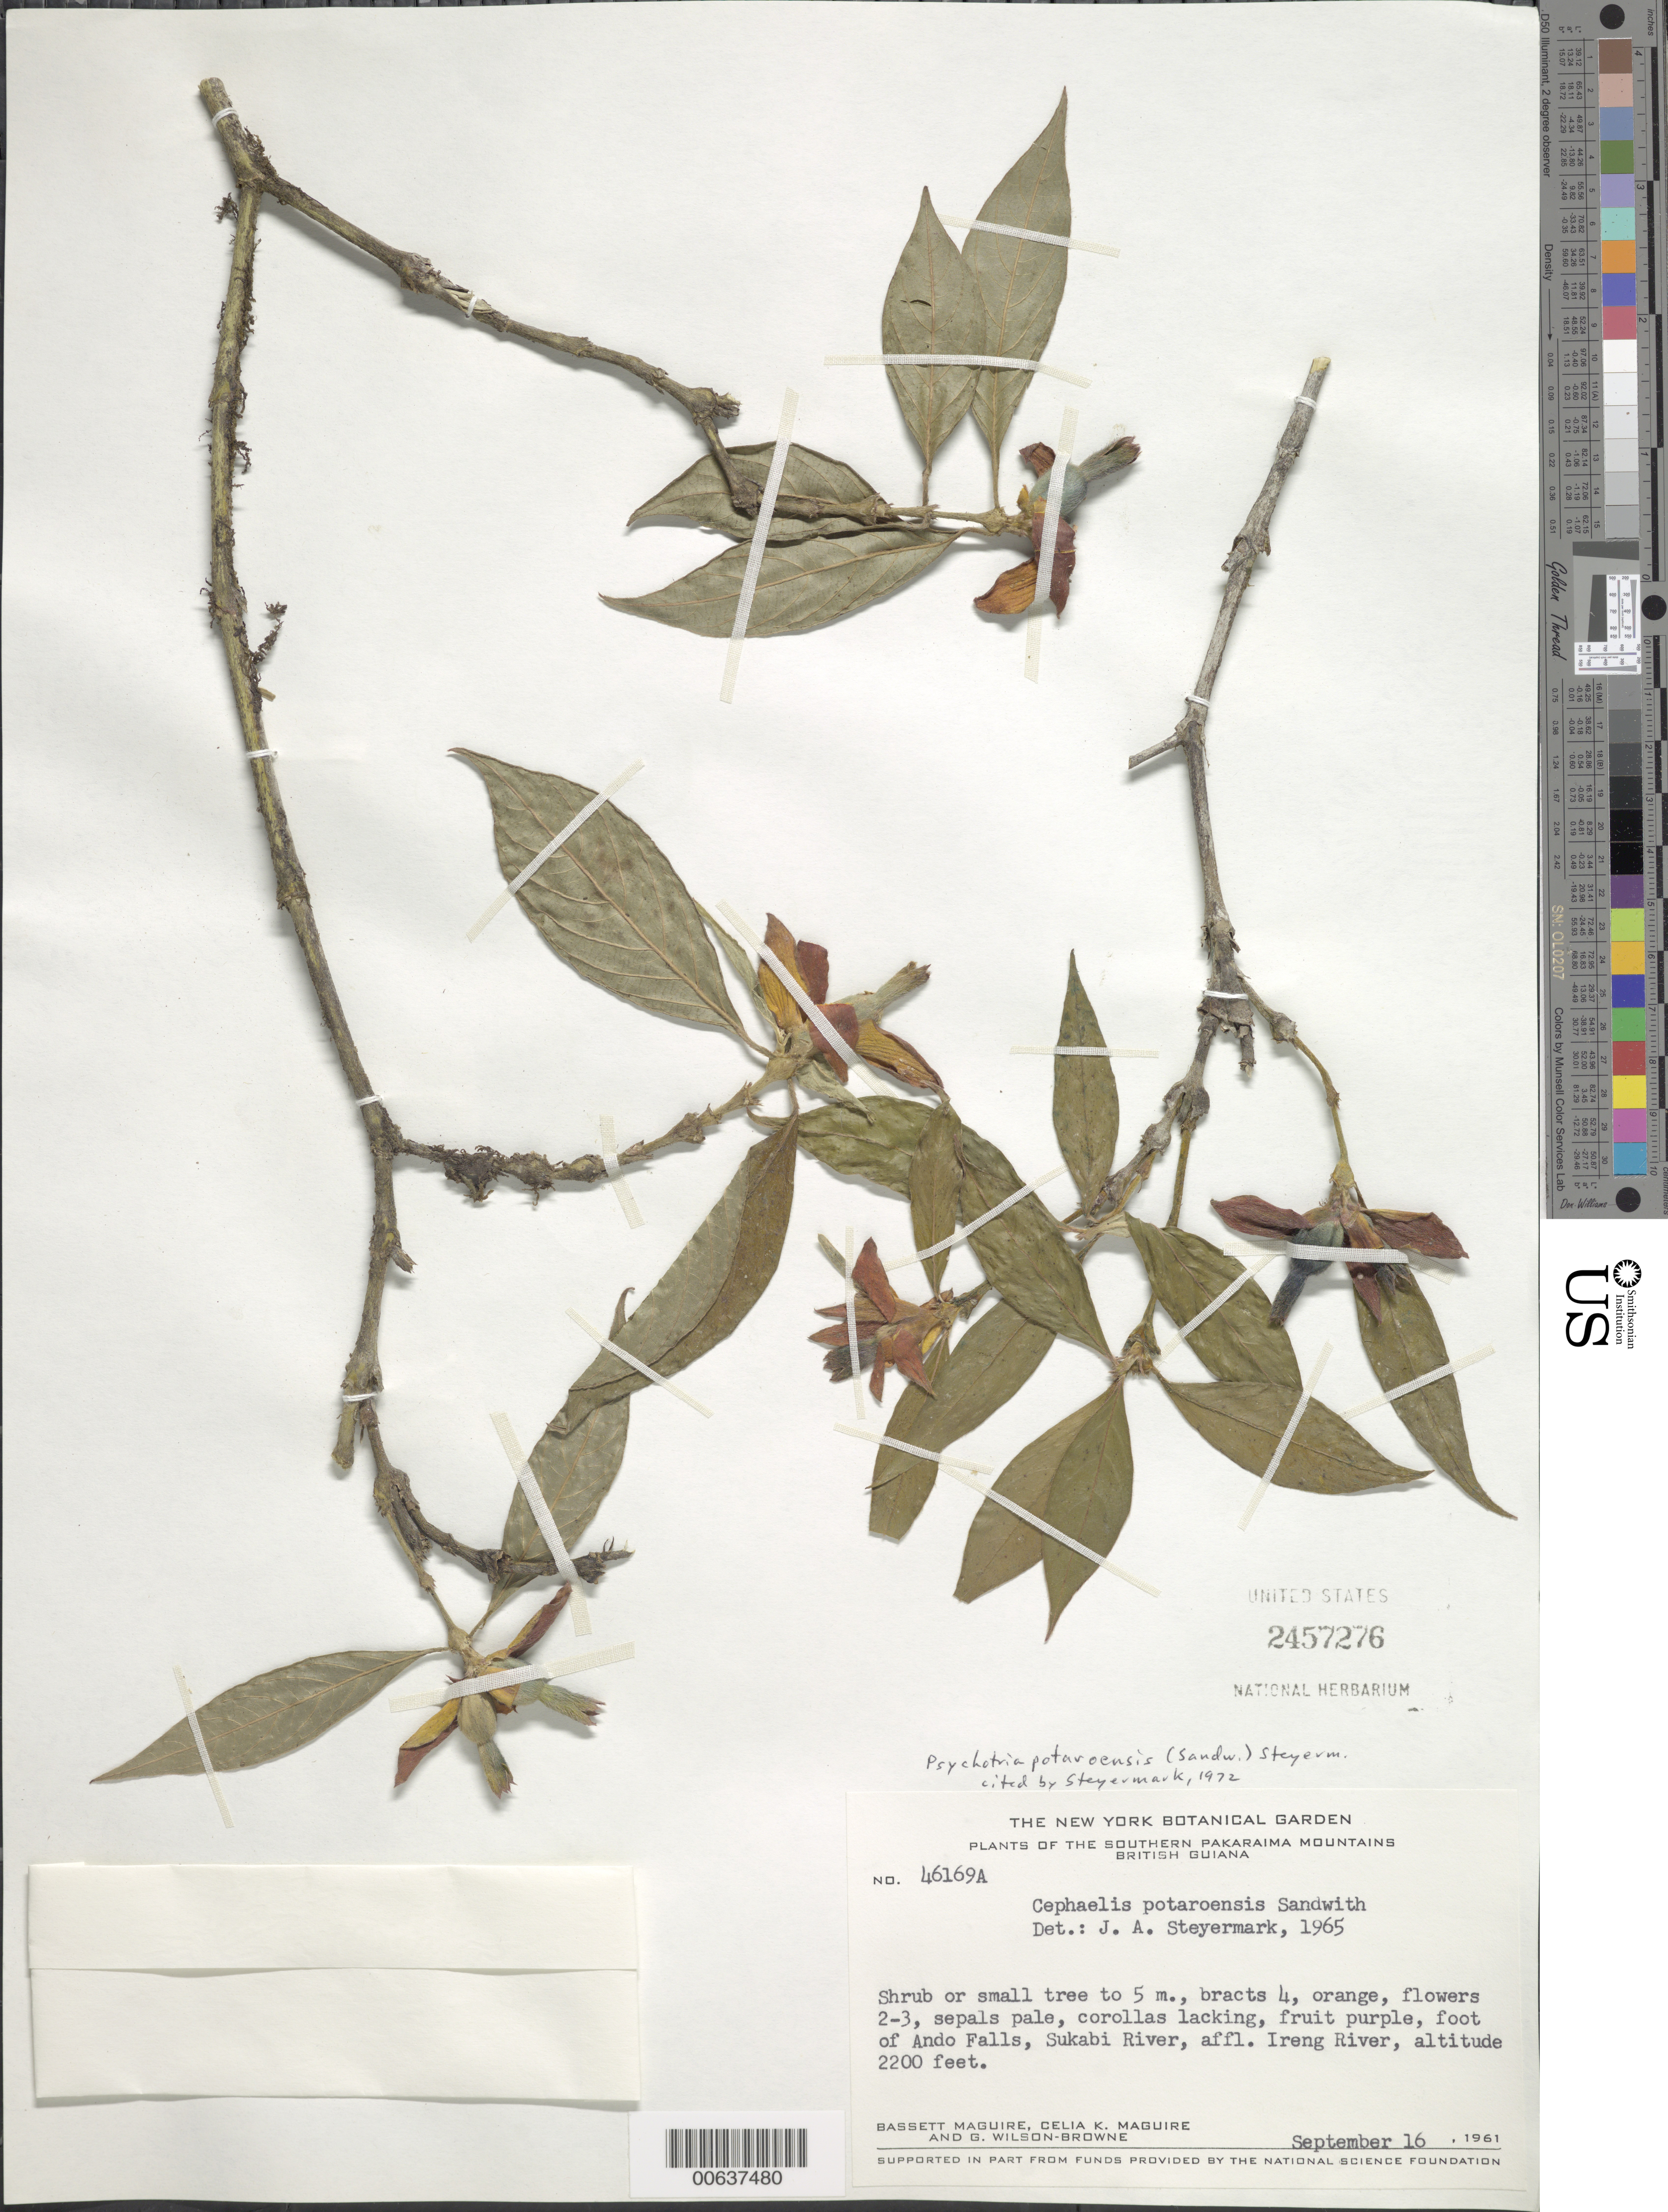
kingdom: Plantae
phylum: Tracheophyta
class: Magnoliopsida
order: Gentianales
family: Rubiaceae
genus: Palicourea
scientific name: Palicourea potaroensis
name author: (Sandw.) Delprete & J.H. Kirkbr.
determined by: Kirkbride, J. H., Jr.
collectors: B. Maguire, C. K. Maguire & G. Wilson-Browne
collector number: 46169 A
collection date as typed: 16-Sep-61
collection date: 1961-09-16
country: Guyana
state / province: Potaro-Siparuni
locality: Ando Falls, Sukabi River, affl. Ireng River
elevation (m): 701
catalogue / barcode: US 2457276